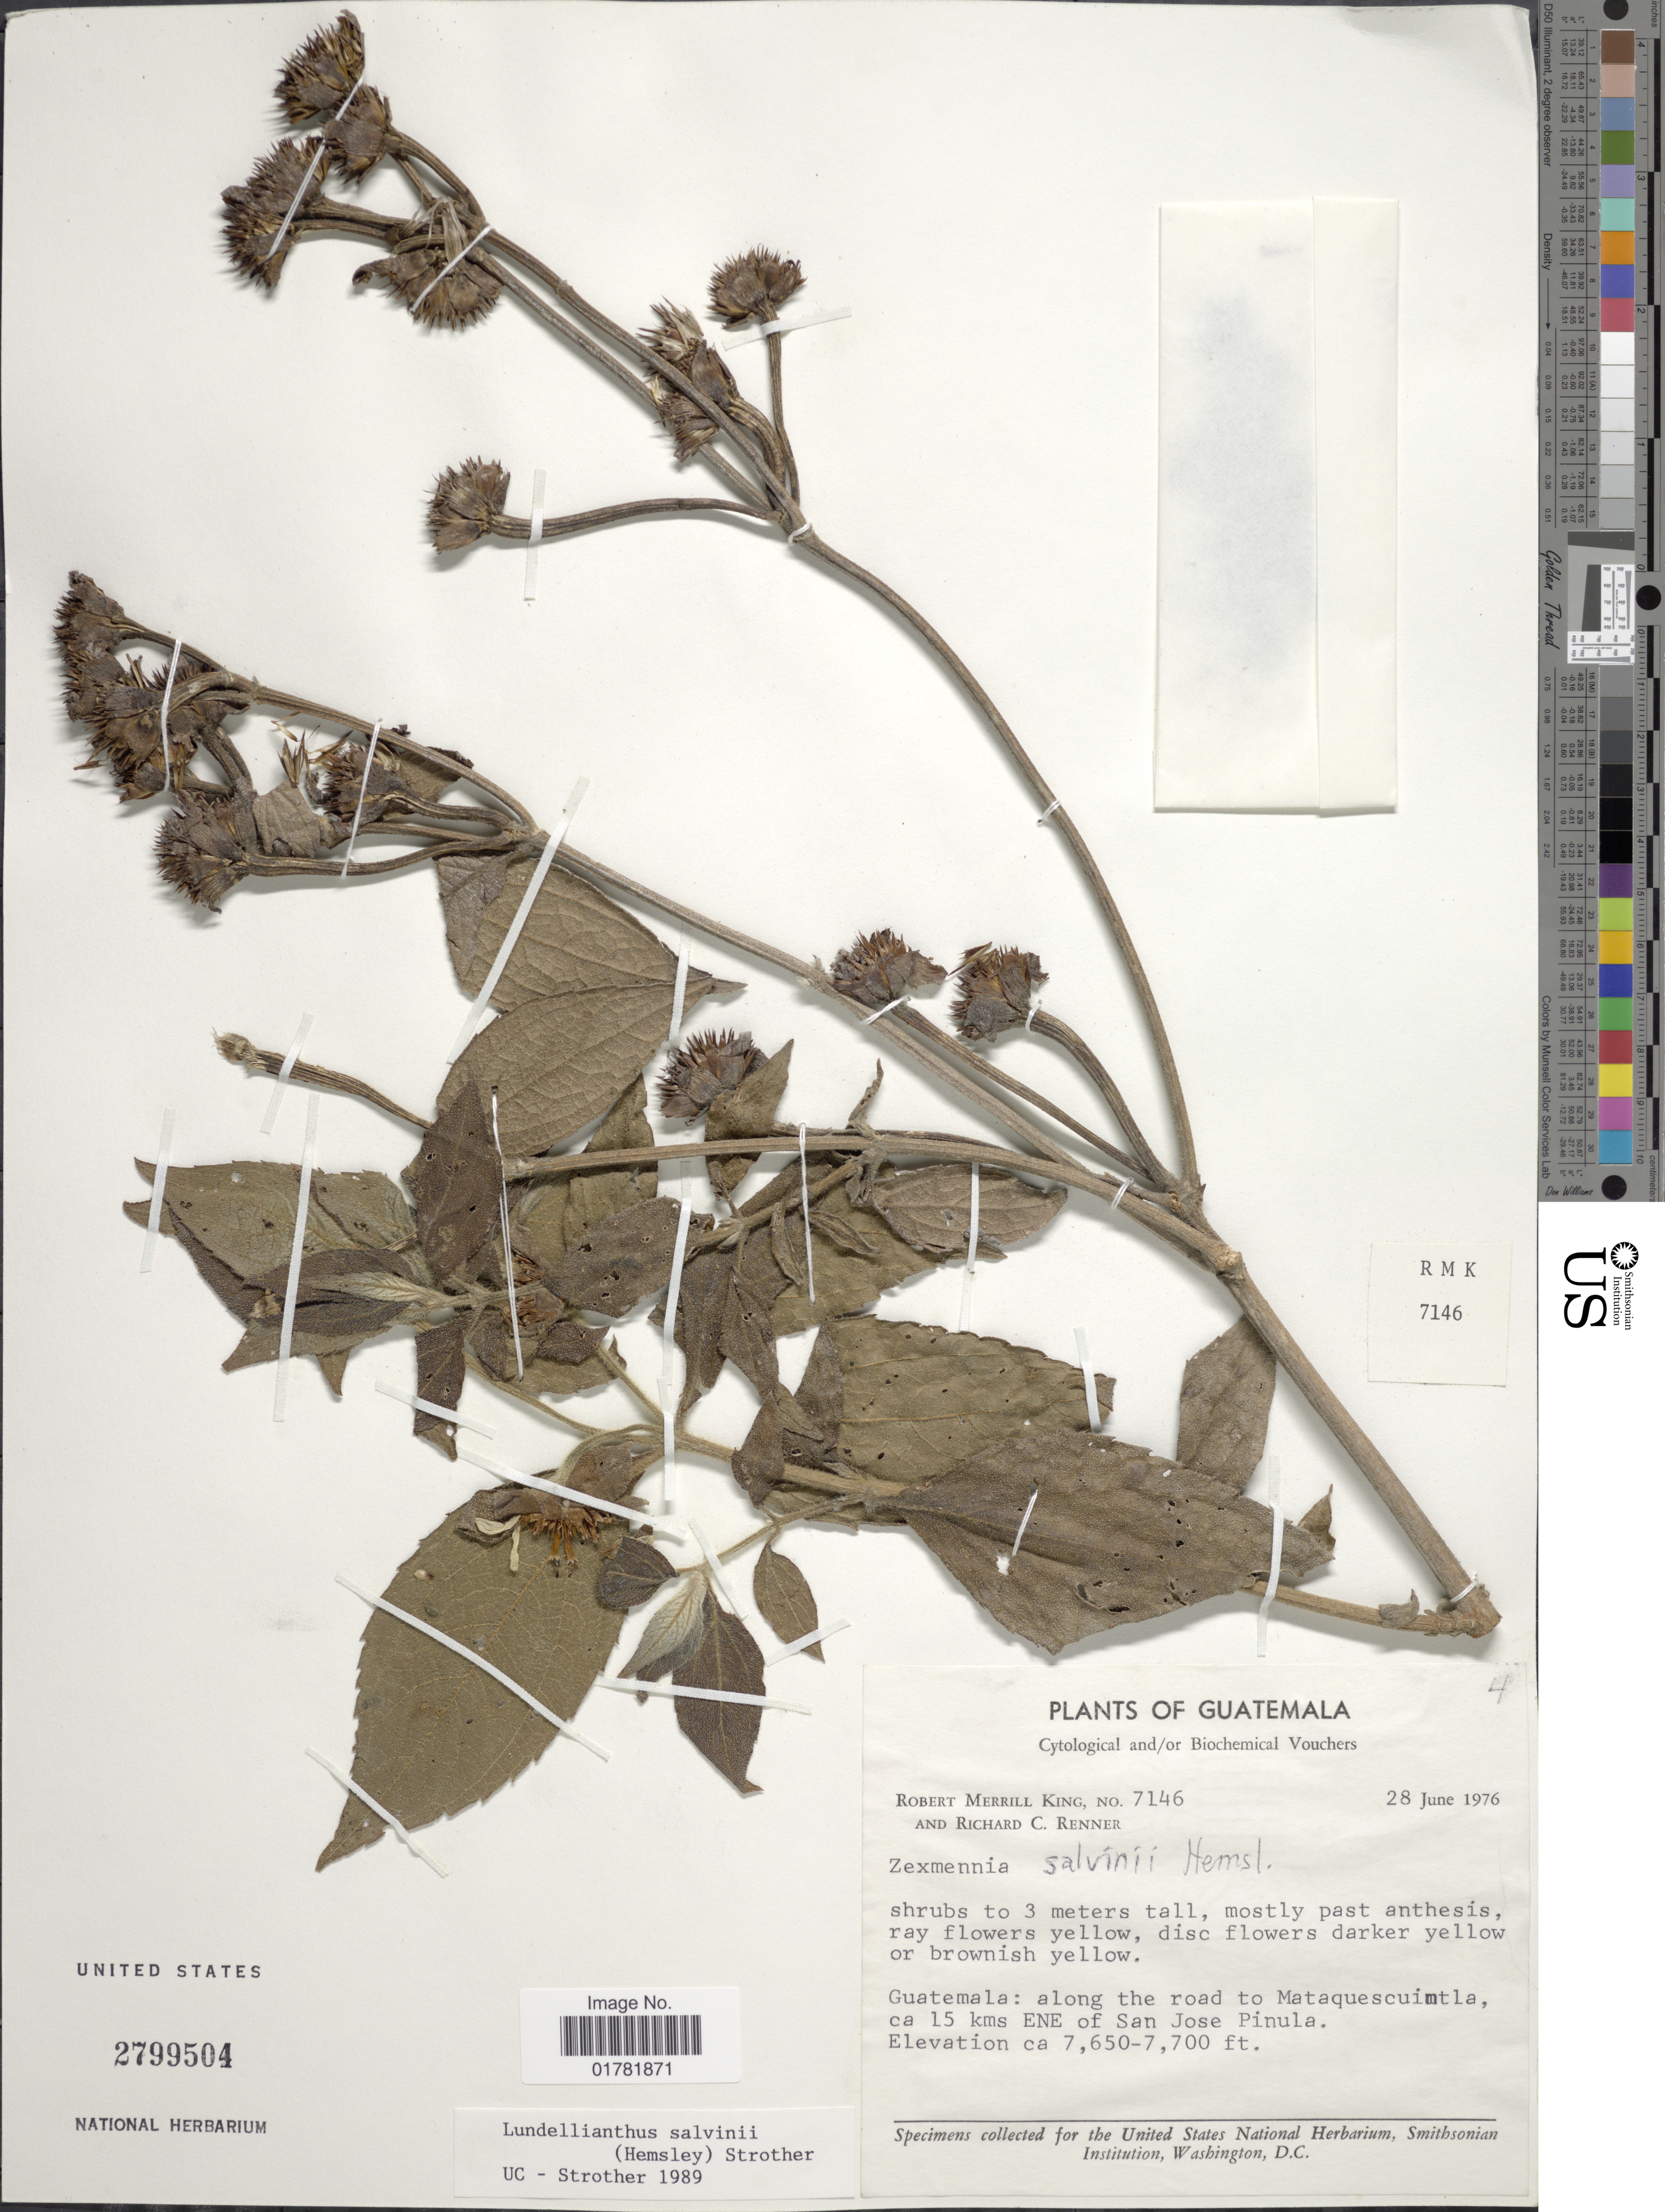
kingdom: Plantae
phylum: Tracheophyta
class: Magnoliopsida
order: Asterales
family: Asteraceae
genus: Lundellianthus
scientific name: Lundellianthus salvinii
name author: (Hemsl.) Strother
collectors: R. M. King & R. C. Renner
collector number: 7146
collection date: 1976-06-28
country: Guatemala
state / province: Guatemala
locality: Along the road to Mataquescuintla, ca 15 kms ENE of San Jose Pinula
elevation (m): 2332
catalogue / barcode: US 2799504